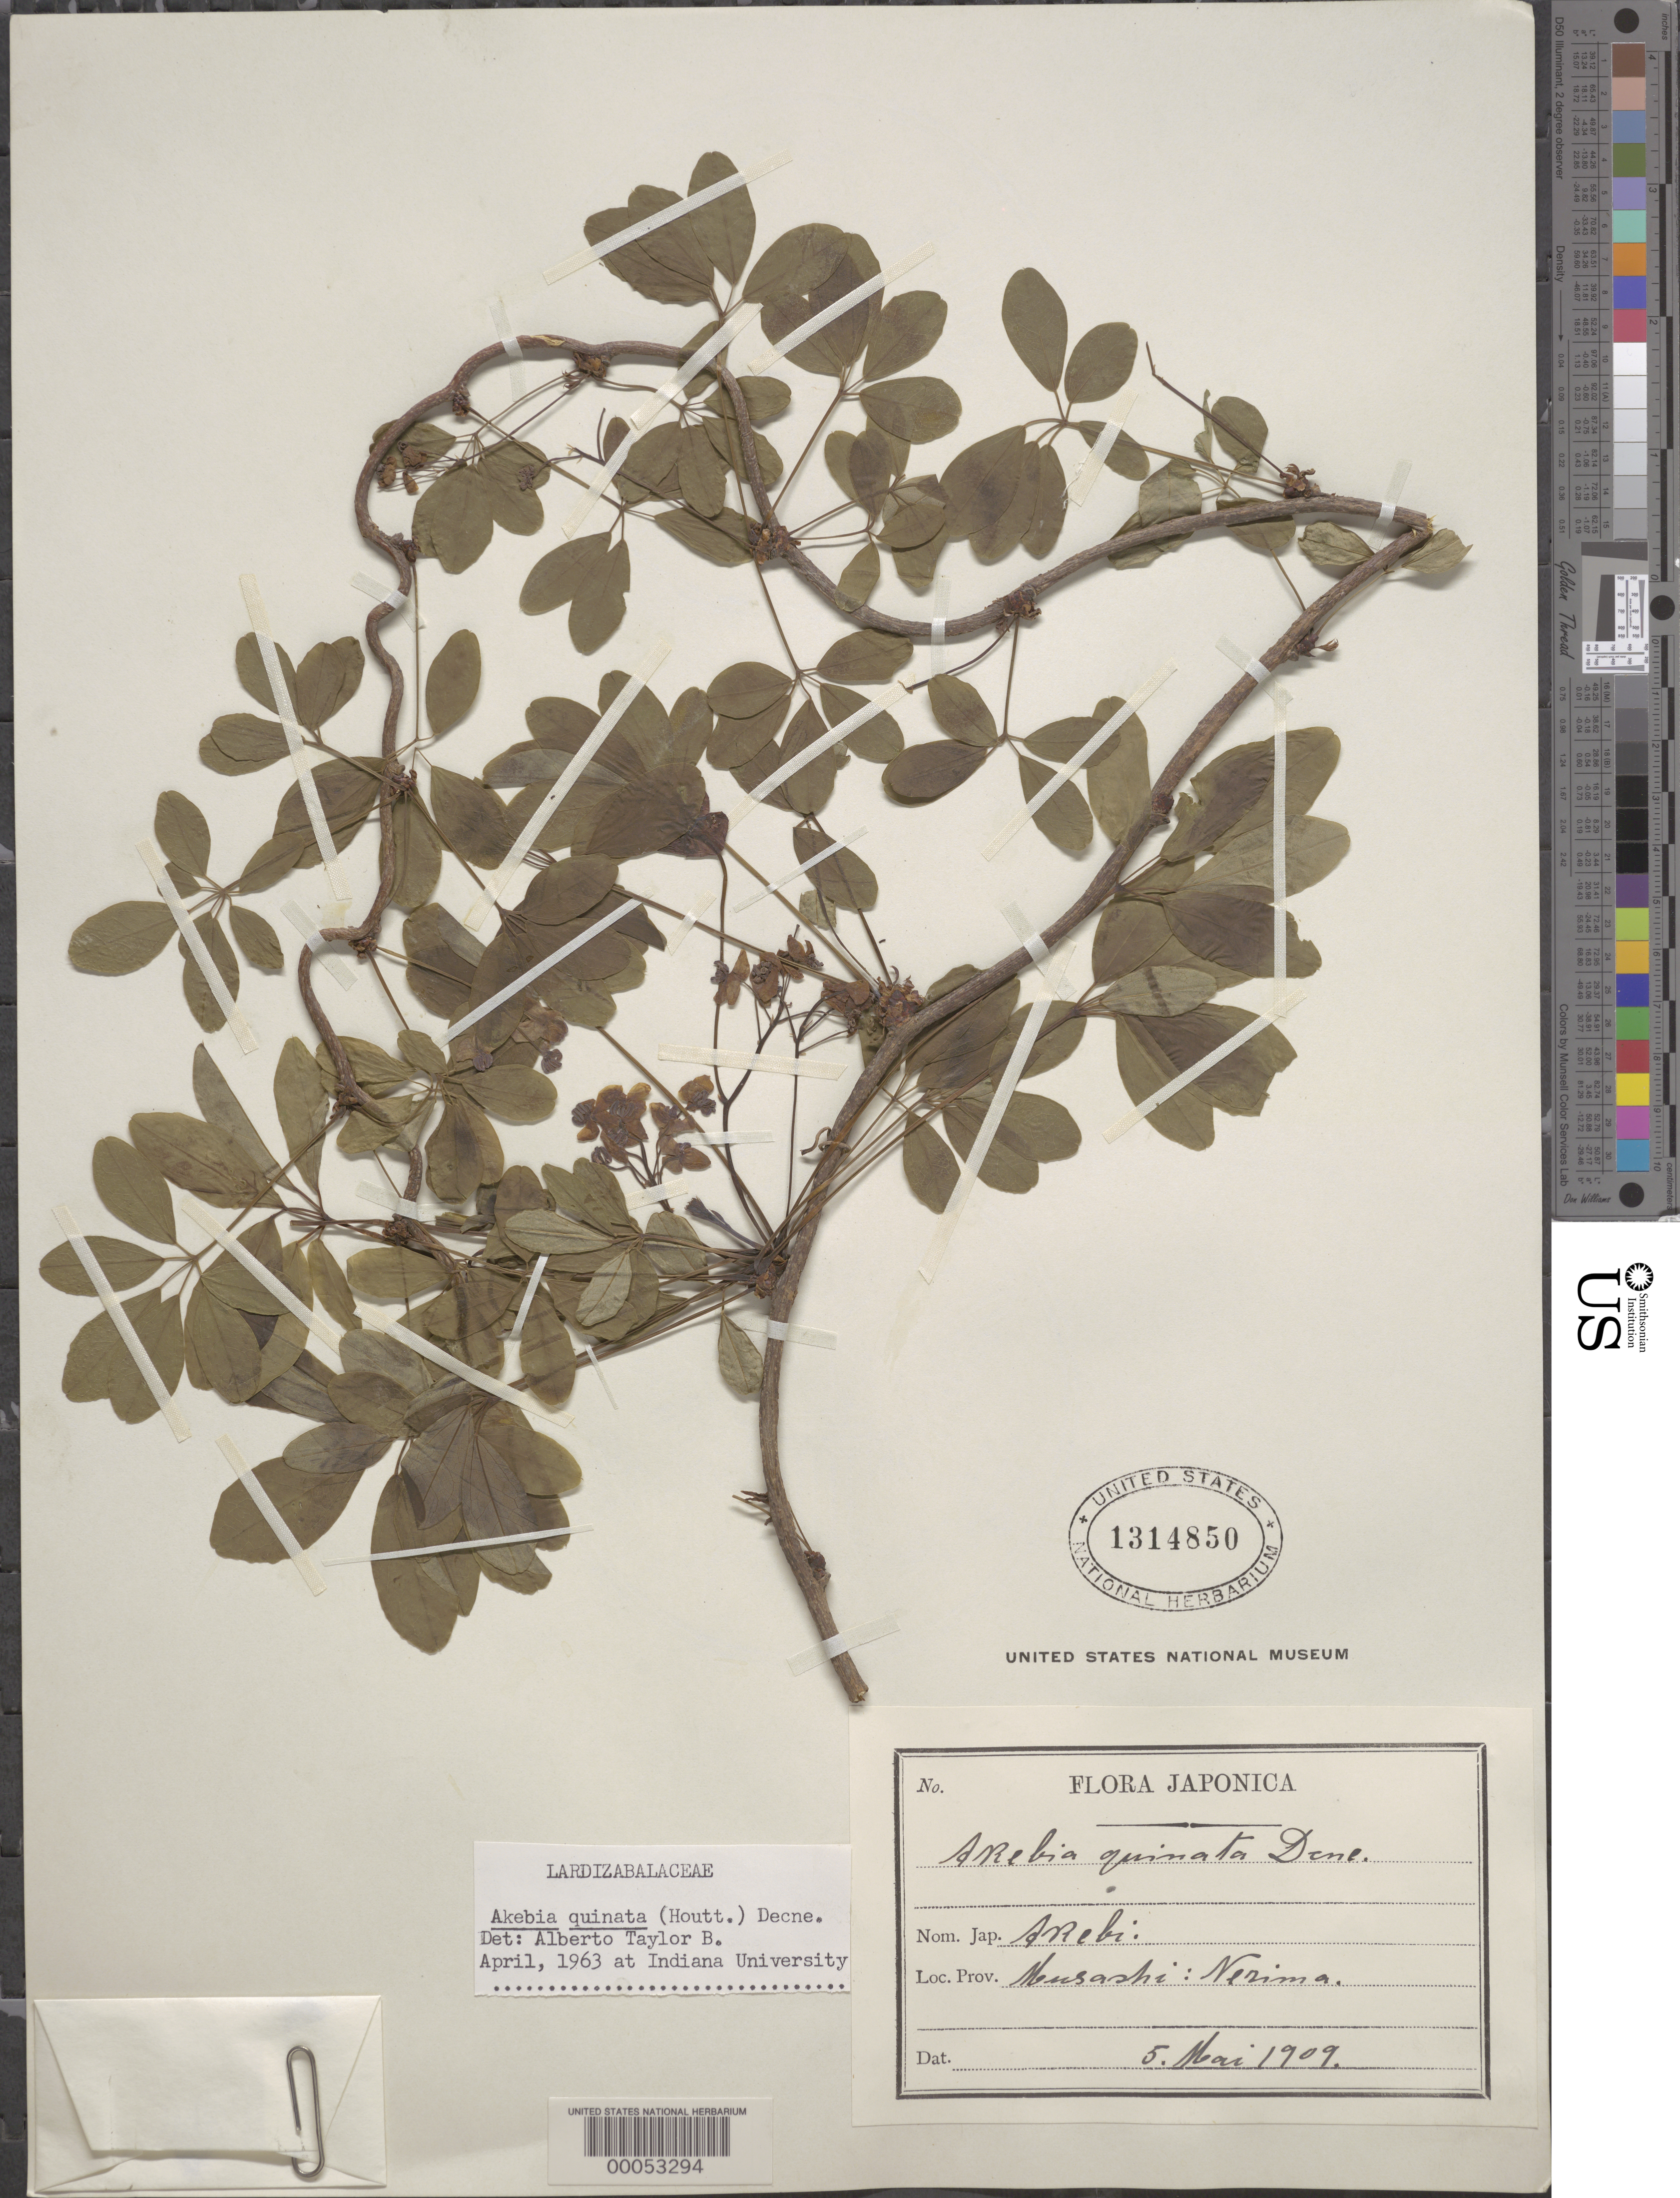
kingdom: Plantae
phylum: Tracheophyta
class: Magnoliopsida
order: Ranunculales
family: Lardizabalaceae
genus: Akebia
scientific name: Akebia quinata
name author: (Houtt.) Decne.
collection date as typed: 05 May 1909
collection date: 1909-05-05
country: Japan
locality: Nerima, mousashi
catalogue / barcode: US 1314850